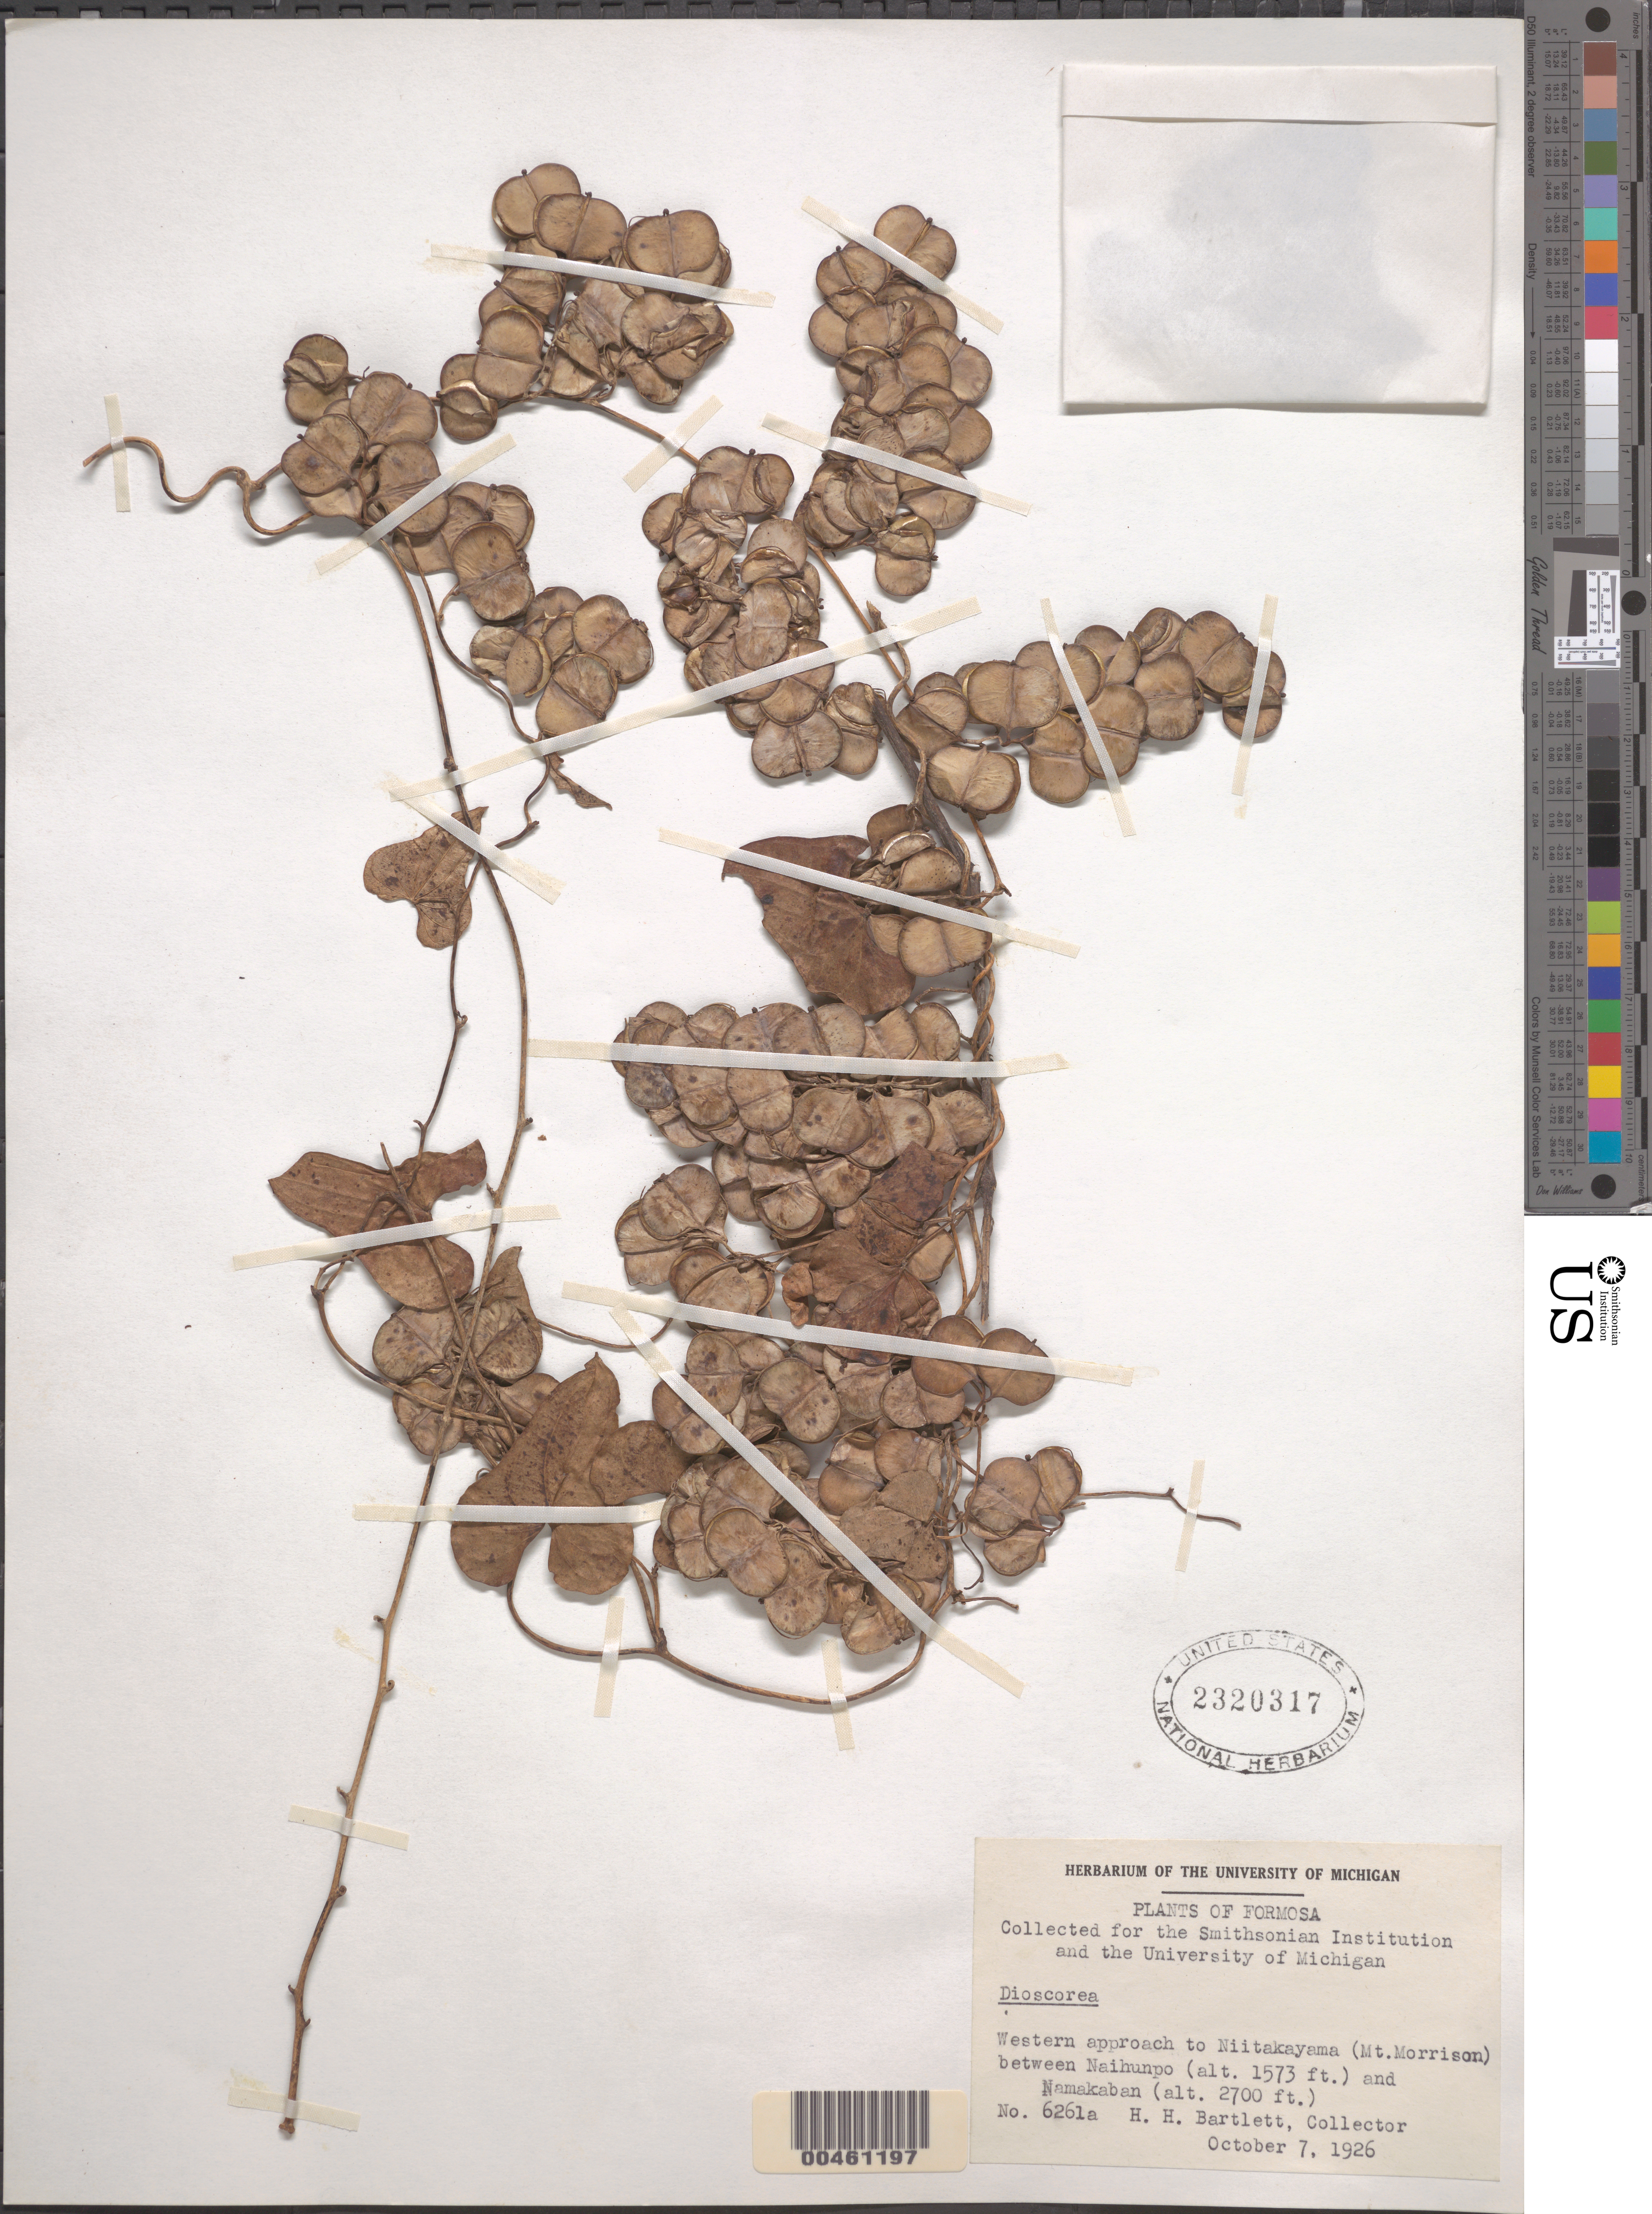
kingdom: Plantae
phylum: Tracheophyta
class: Liliopsida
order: Dioscoreales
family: Dioscoreaceae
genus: Dioscorea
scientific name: Dioscorea sp.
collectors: H. H. Bartlett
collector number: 6261a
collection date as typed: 07 Oct 1926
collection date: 1926-10-07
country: Taiwan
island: Taiwan [Formosa]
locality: Western approach to Niitakayama (Mt. Morrison) between Naihunpo and Namakaban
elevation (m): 479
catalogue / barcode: US 2320317